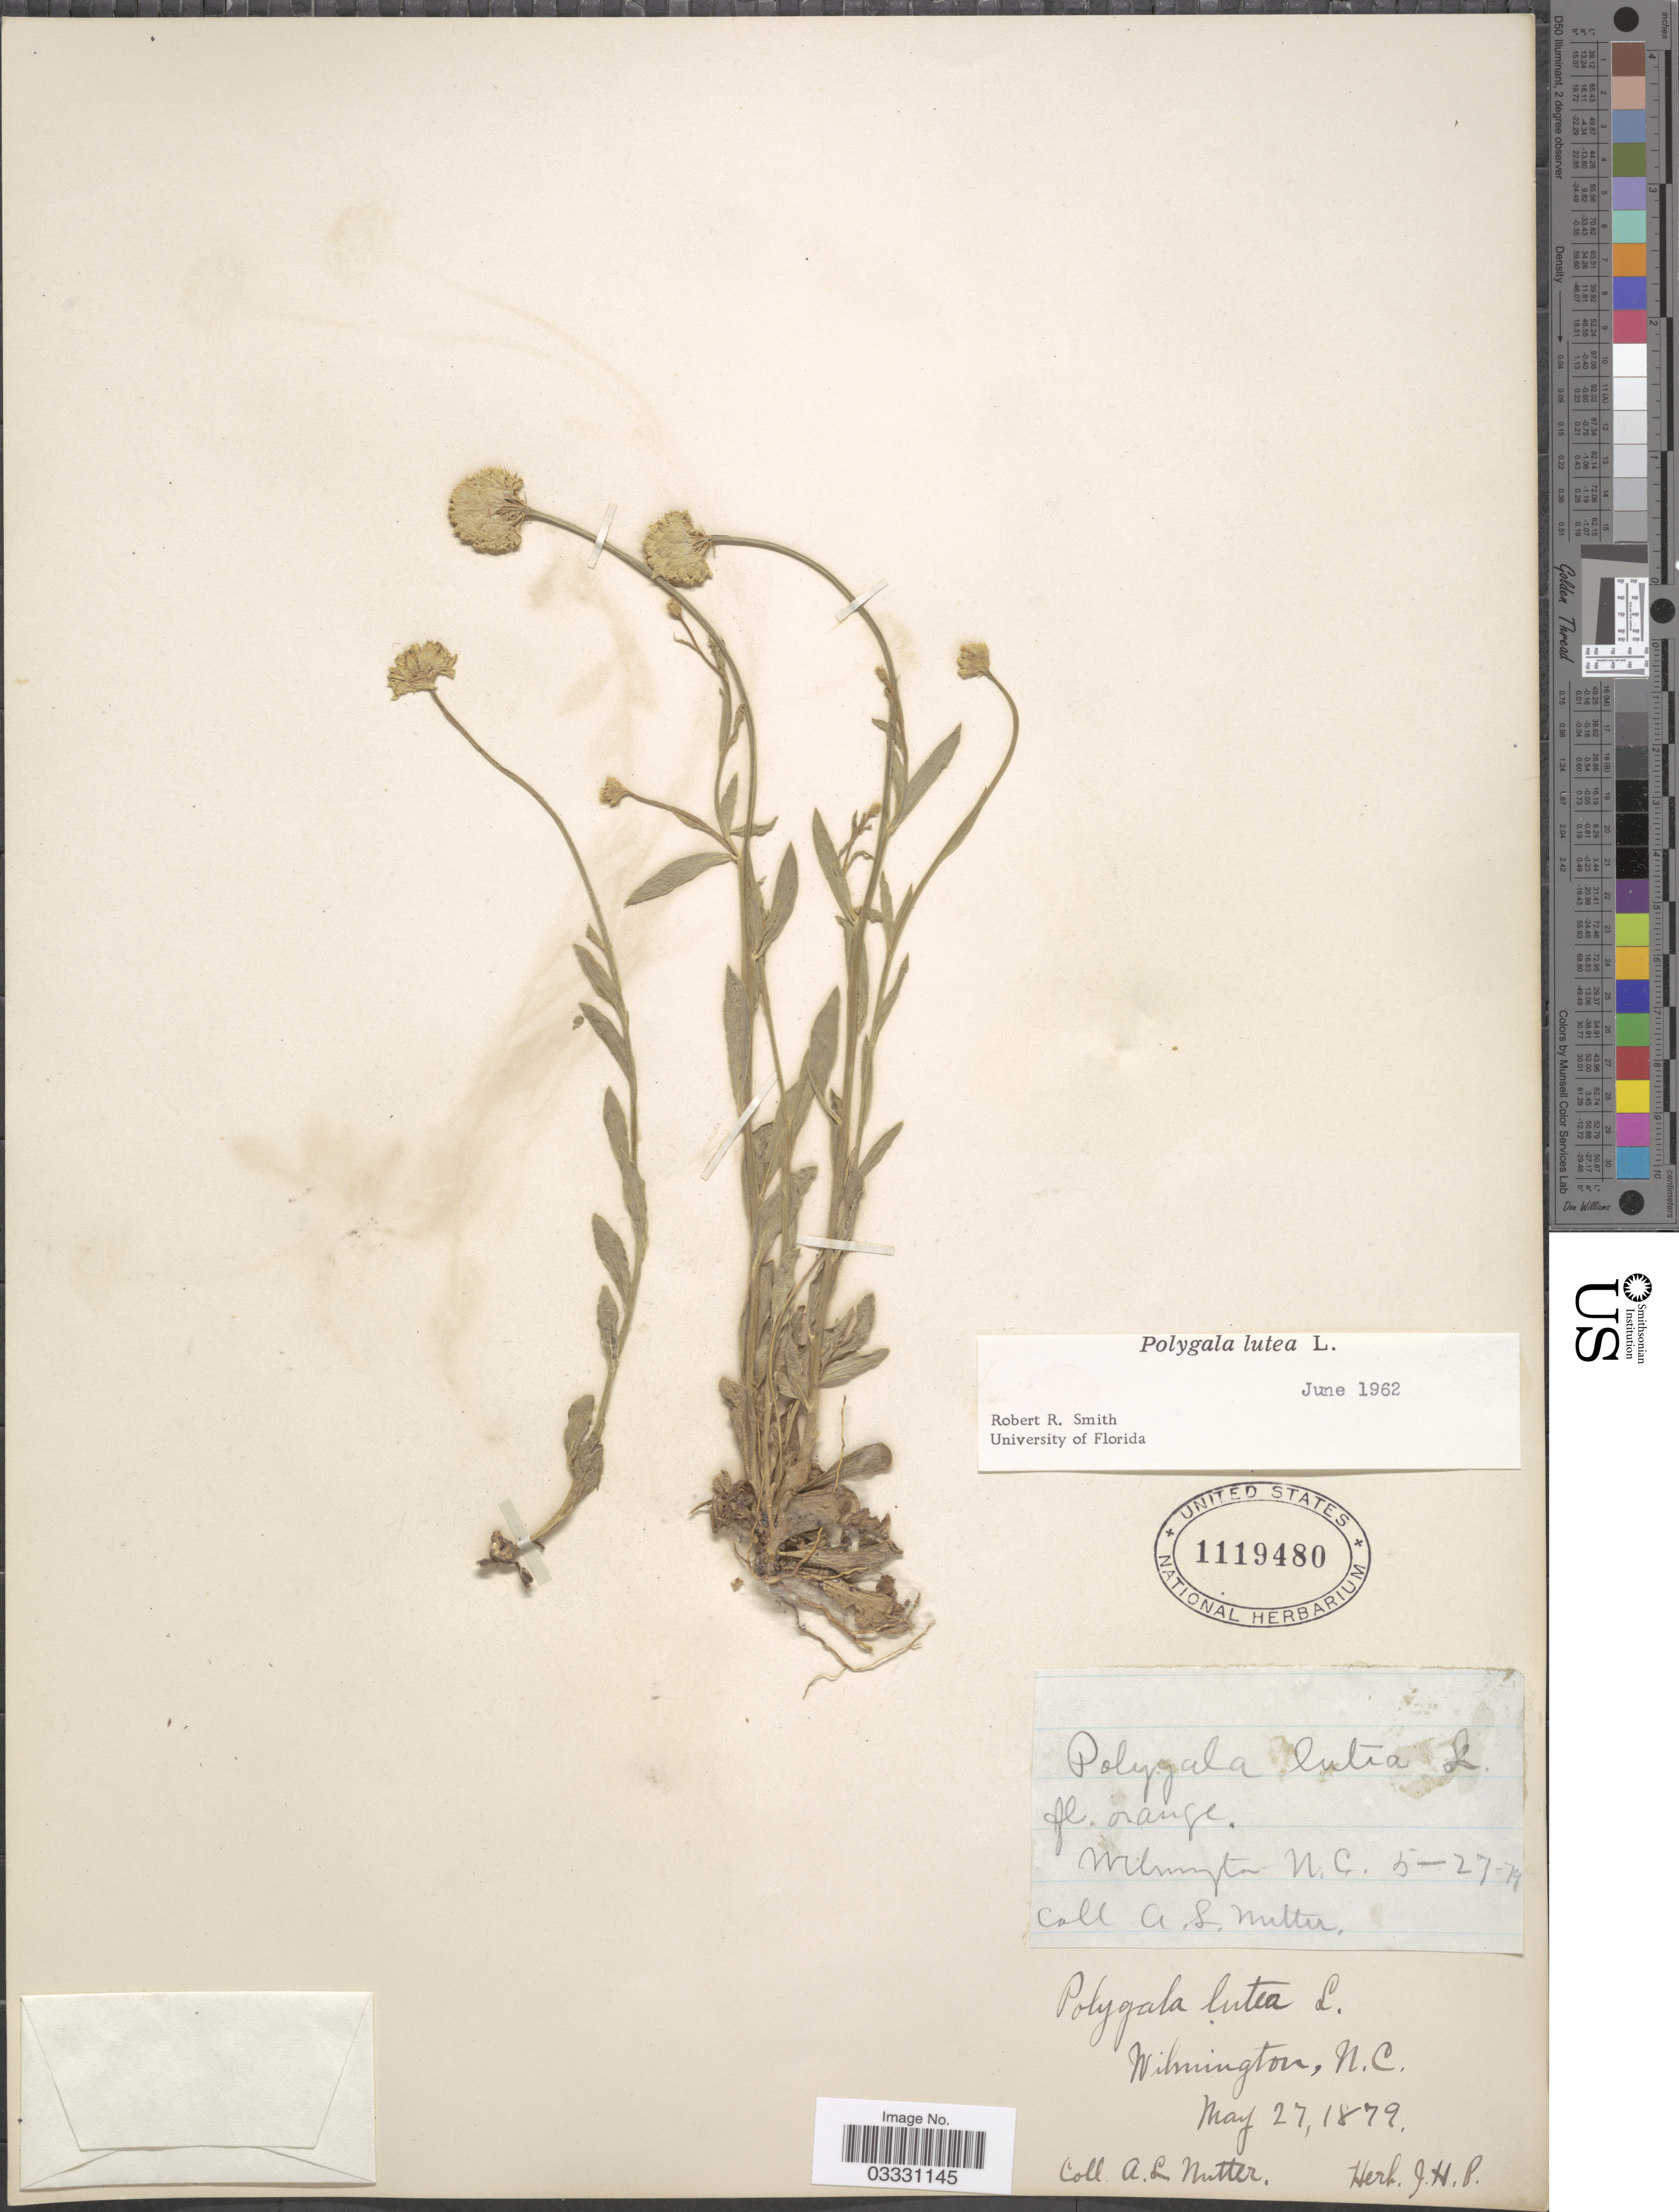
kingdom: Plantae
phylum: Tracheophyta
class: Magnoliopsida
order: Fabales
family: Polygalaceae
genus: Polygala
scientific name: Polygala lutea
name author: L.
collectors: A. Nutter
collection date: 1879-05-27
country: United States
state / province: North Carolina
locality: Wilmington.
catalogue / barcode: US 1119480